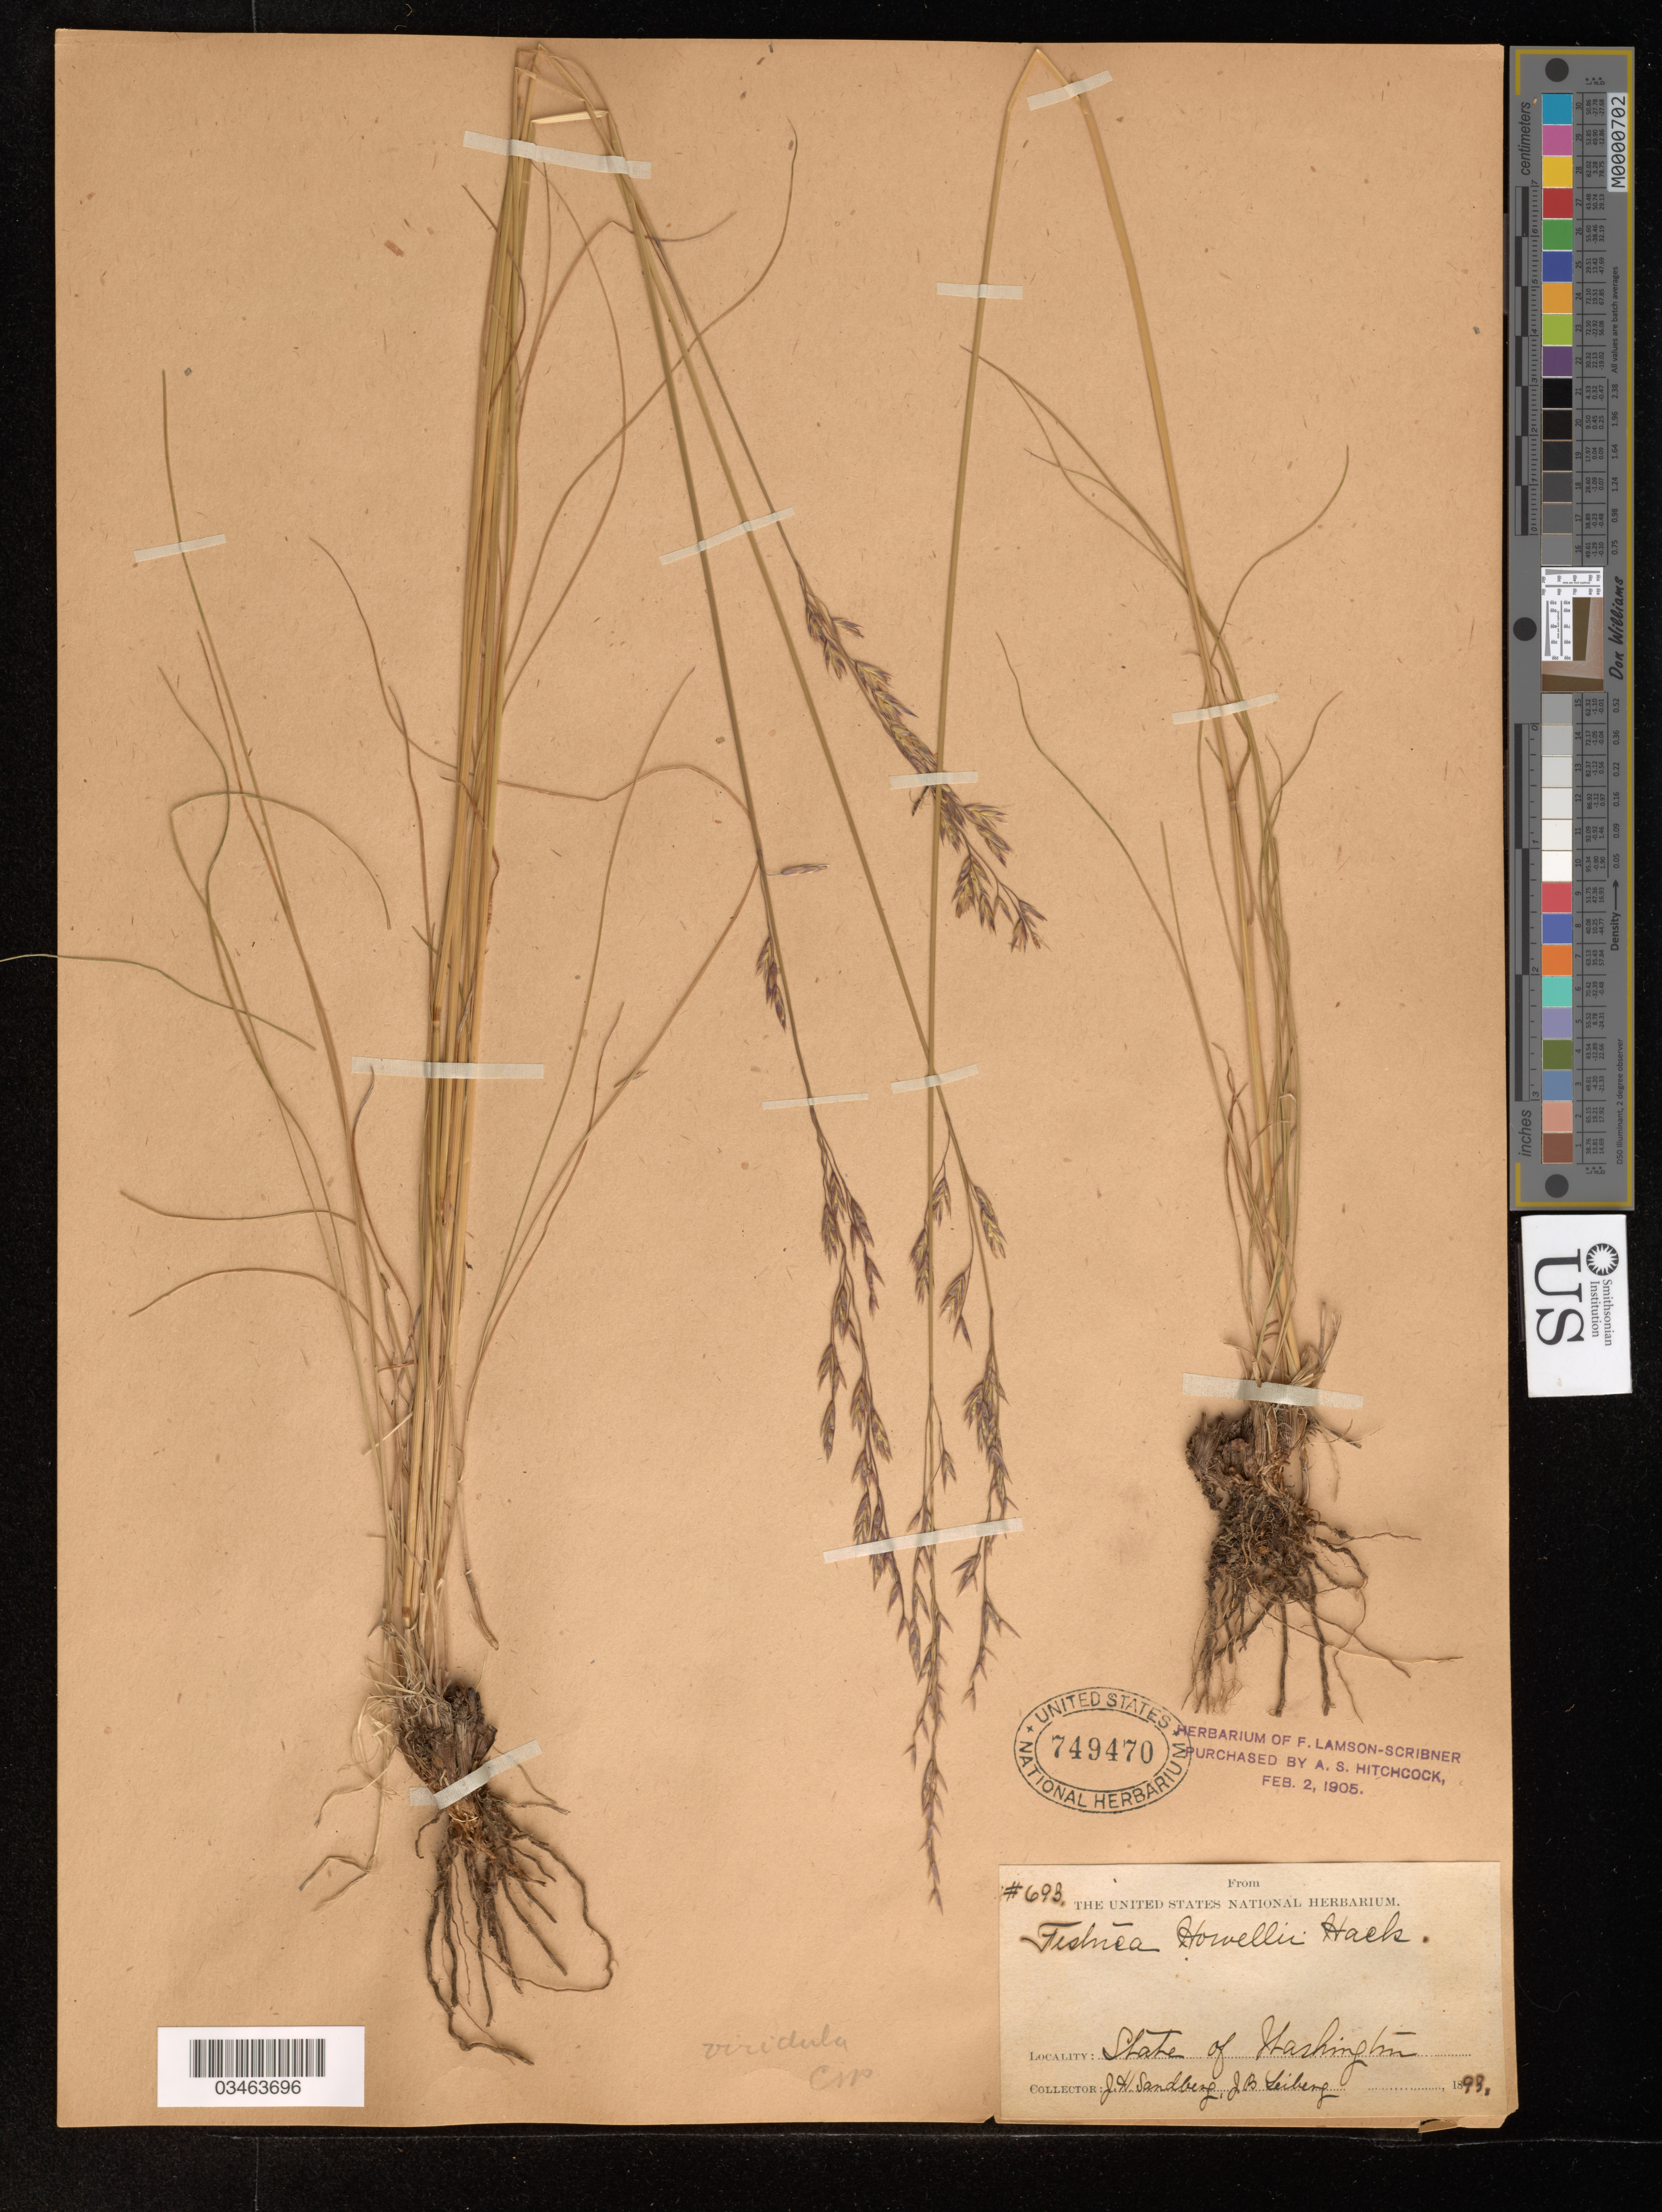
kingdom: Plantae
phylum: Tracheophyta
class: Liliopsida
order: Poales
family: Poaceae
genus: Festuca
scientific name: Festuca howellii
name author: Hack. ex W.J. Beal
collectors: J. Sandberg & J. Seiberg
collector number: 693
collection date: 1893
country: United States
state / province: Washington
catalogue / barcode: US 749470